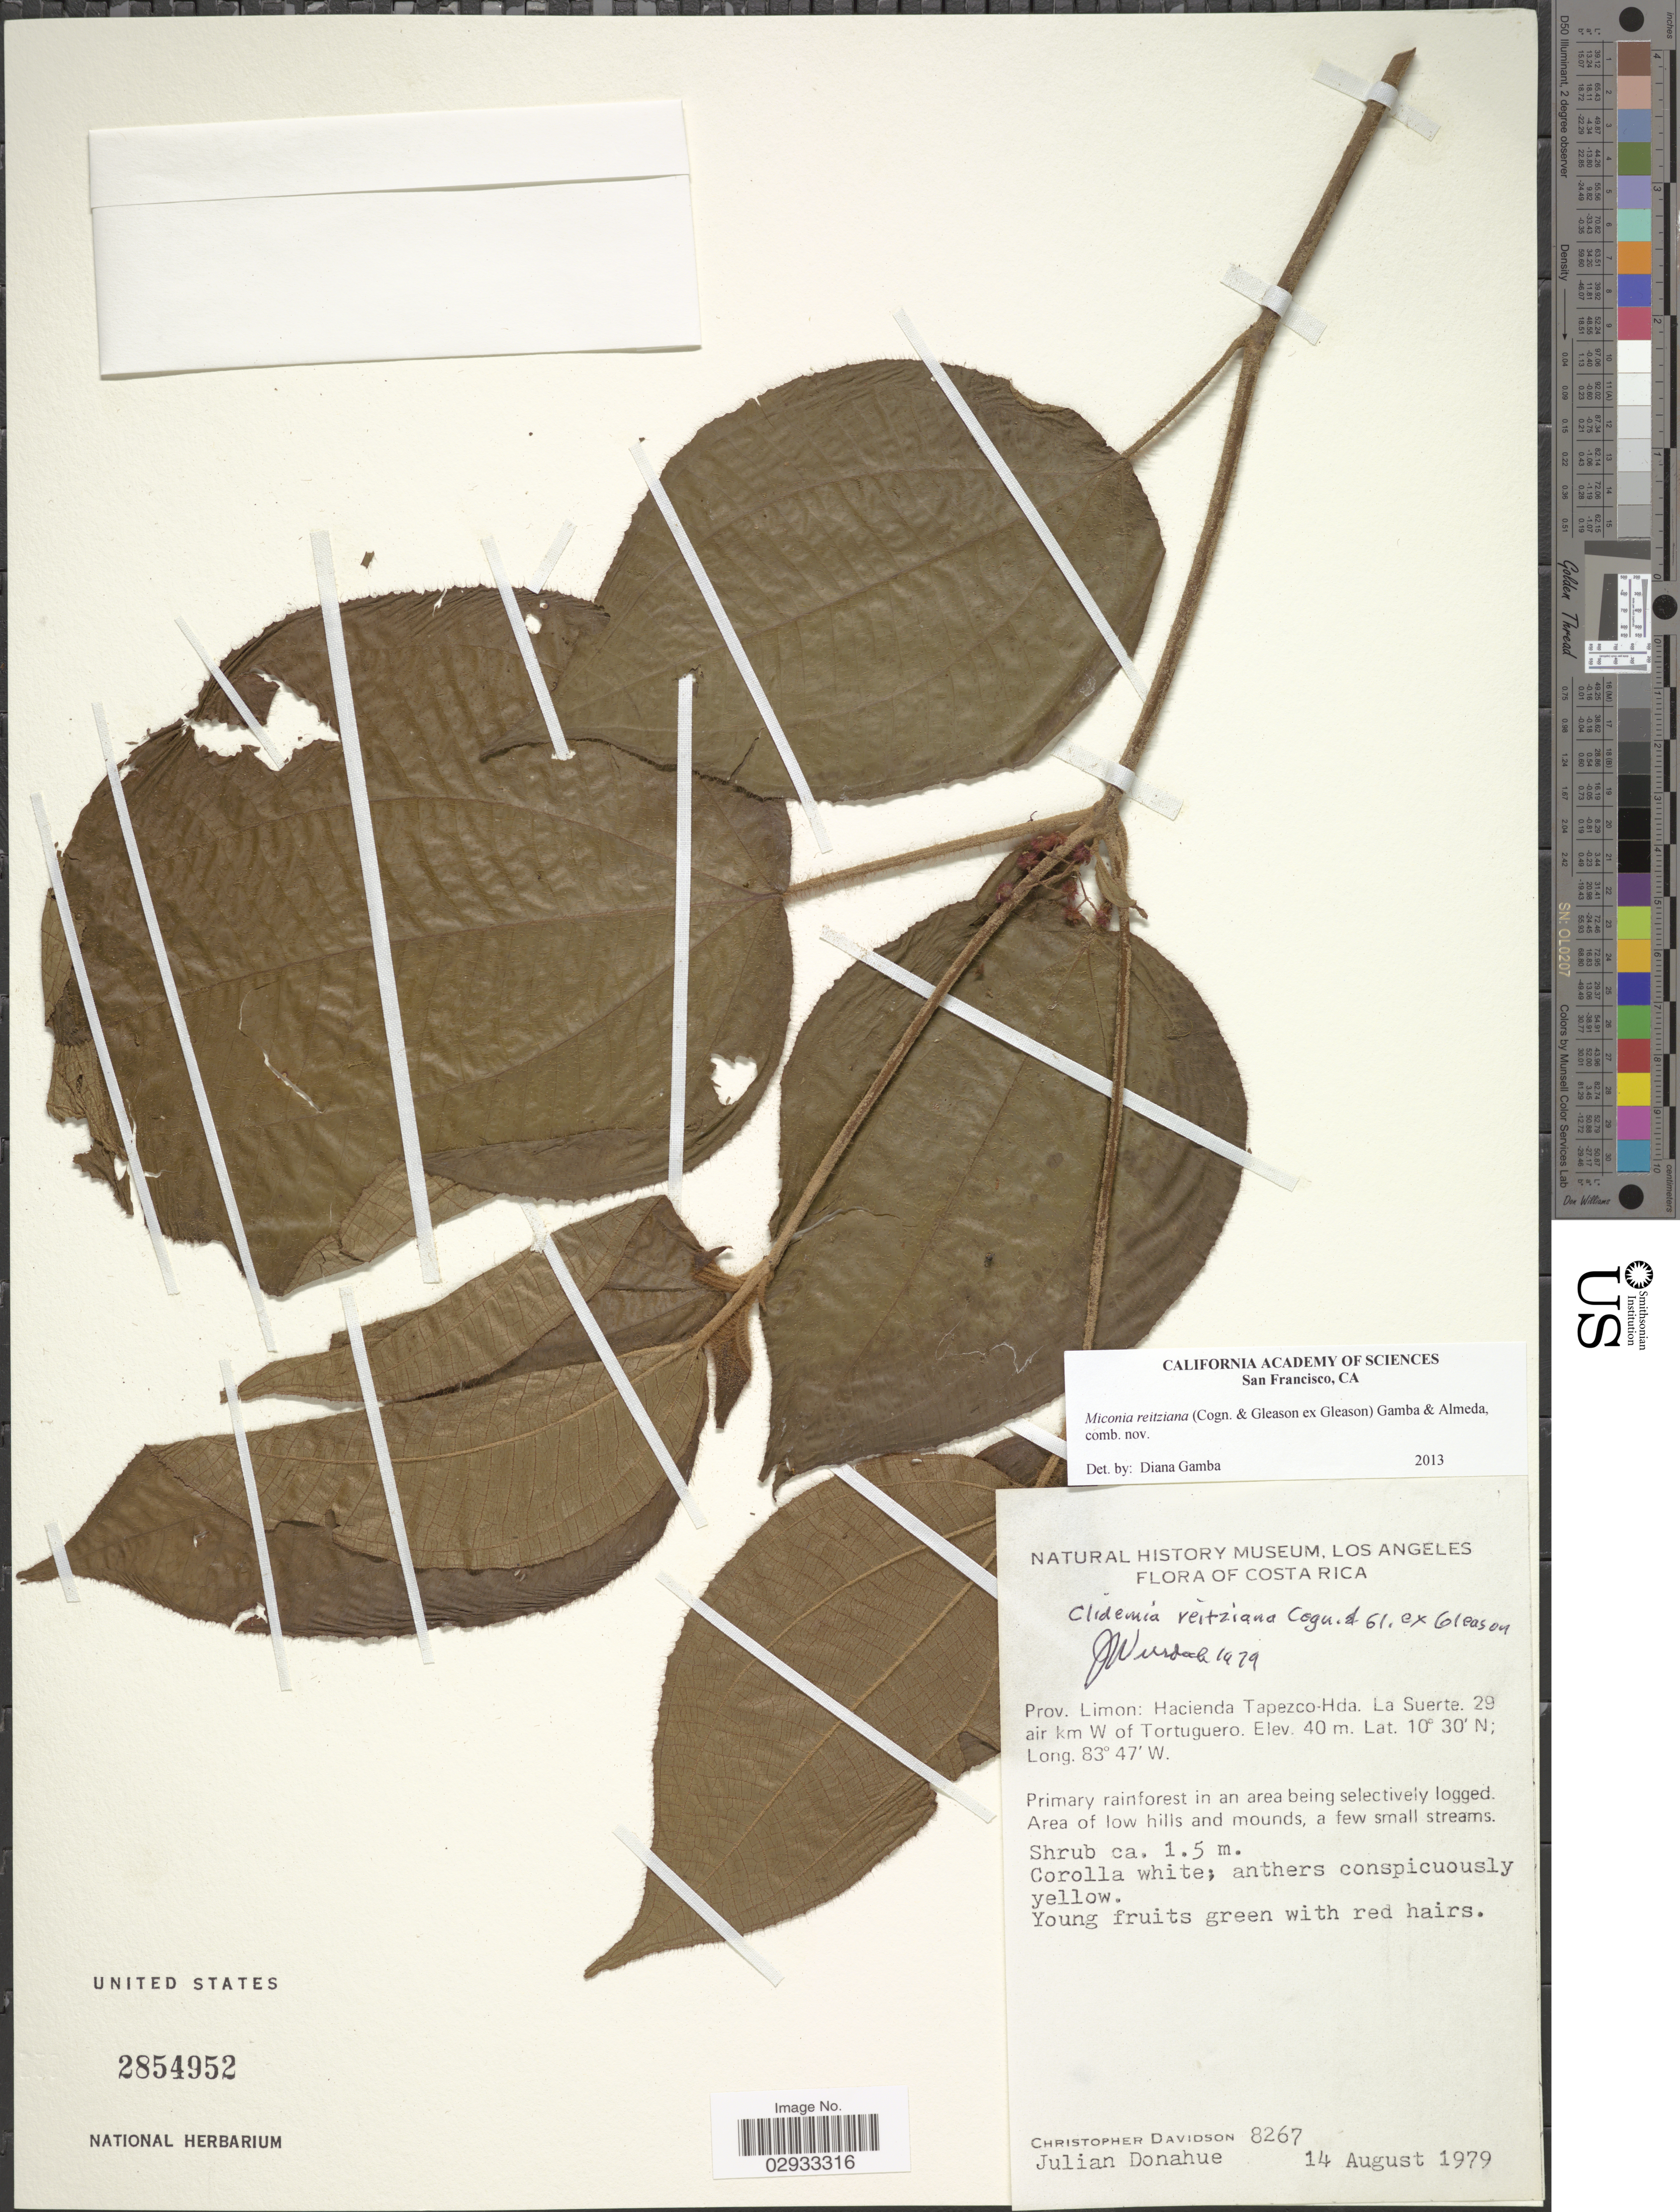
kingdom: Plantae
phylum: Tracheophyta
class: Magnoliopsida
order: Myrtales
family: Melastomataceae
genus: Miconia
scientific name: Miconia reitziana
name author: (Cogn. & Gleason) Gamba & Almeda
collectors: C. Davidson & J. Donahue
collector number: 8267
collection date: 1979-08-14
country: Costa Rica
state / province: Limón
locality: Hacienda Tapezco-Hda. La Suerte. 29 air km W of Tortuguero.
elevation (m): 40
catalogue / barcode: US 2854952